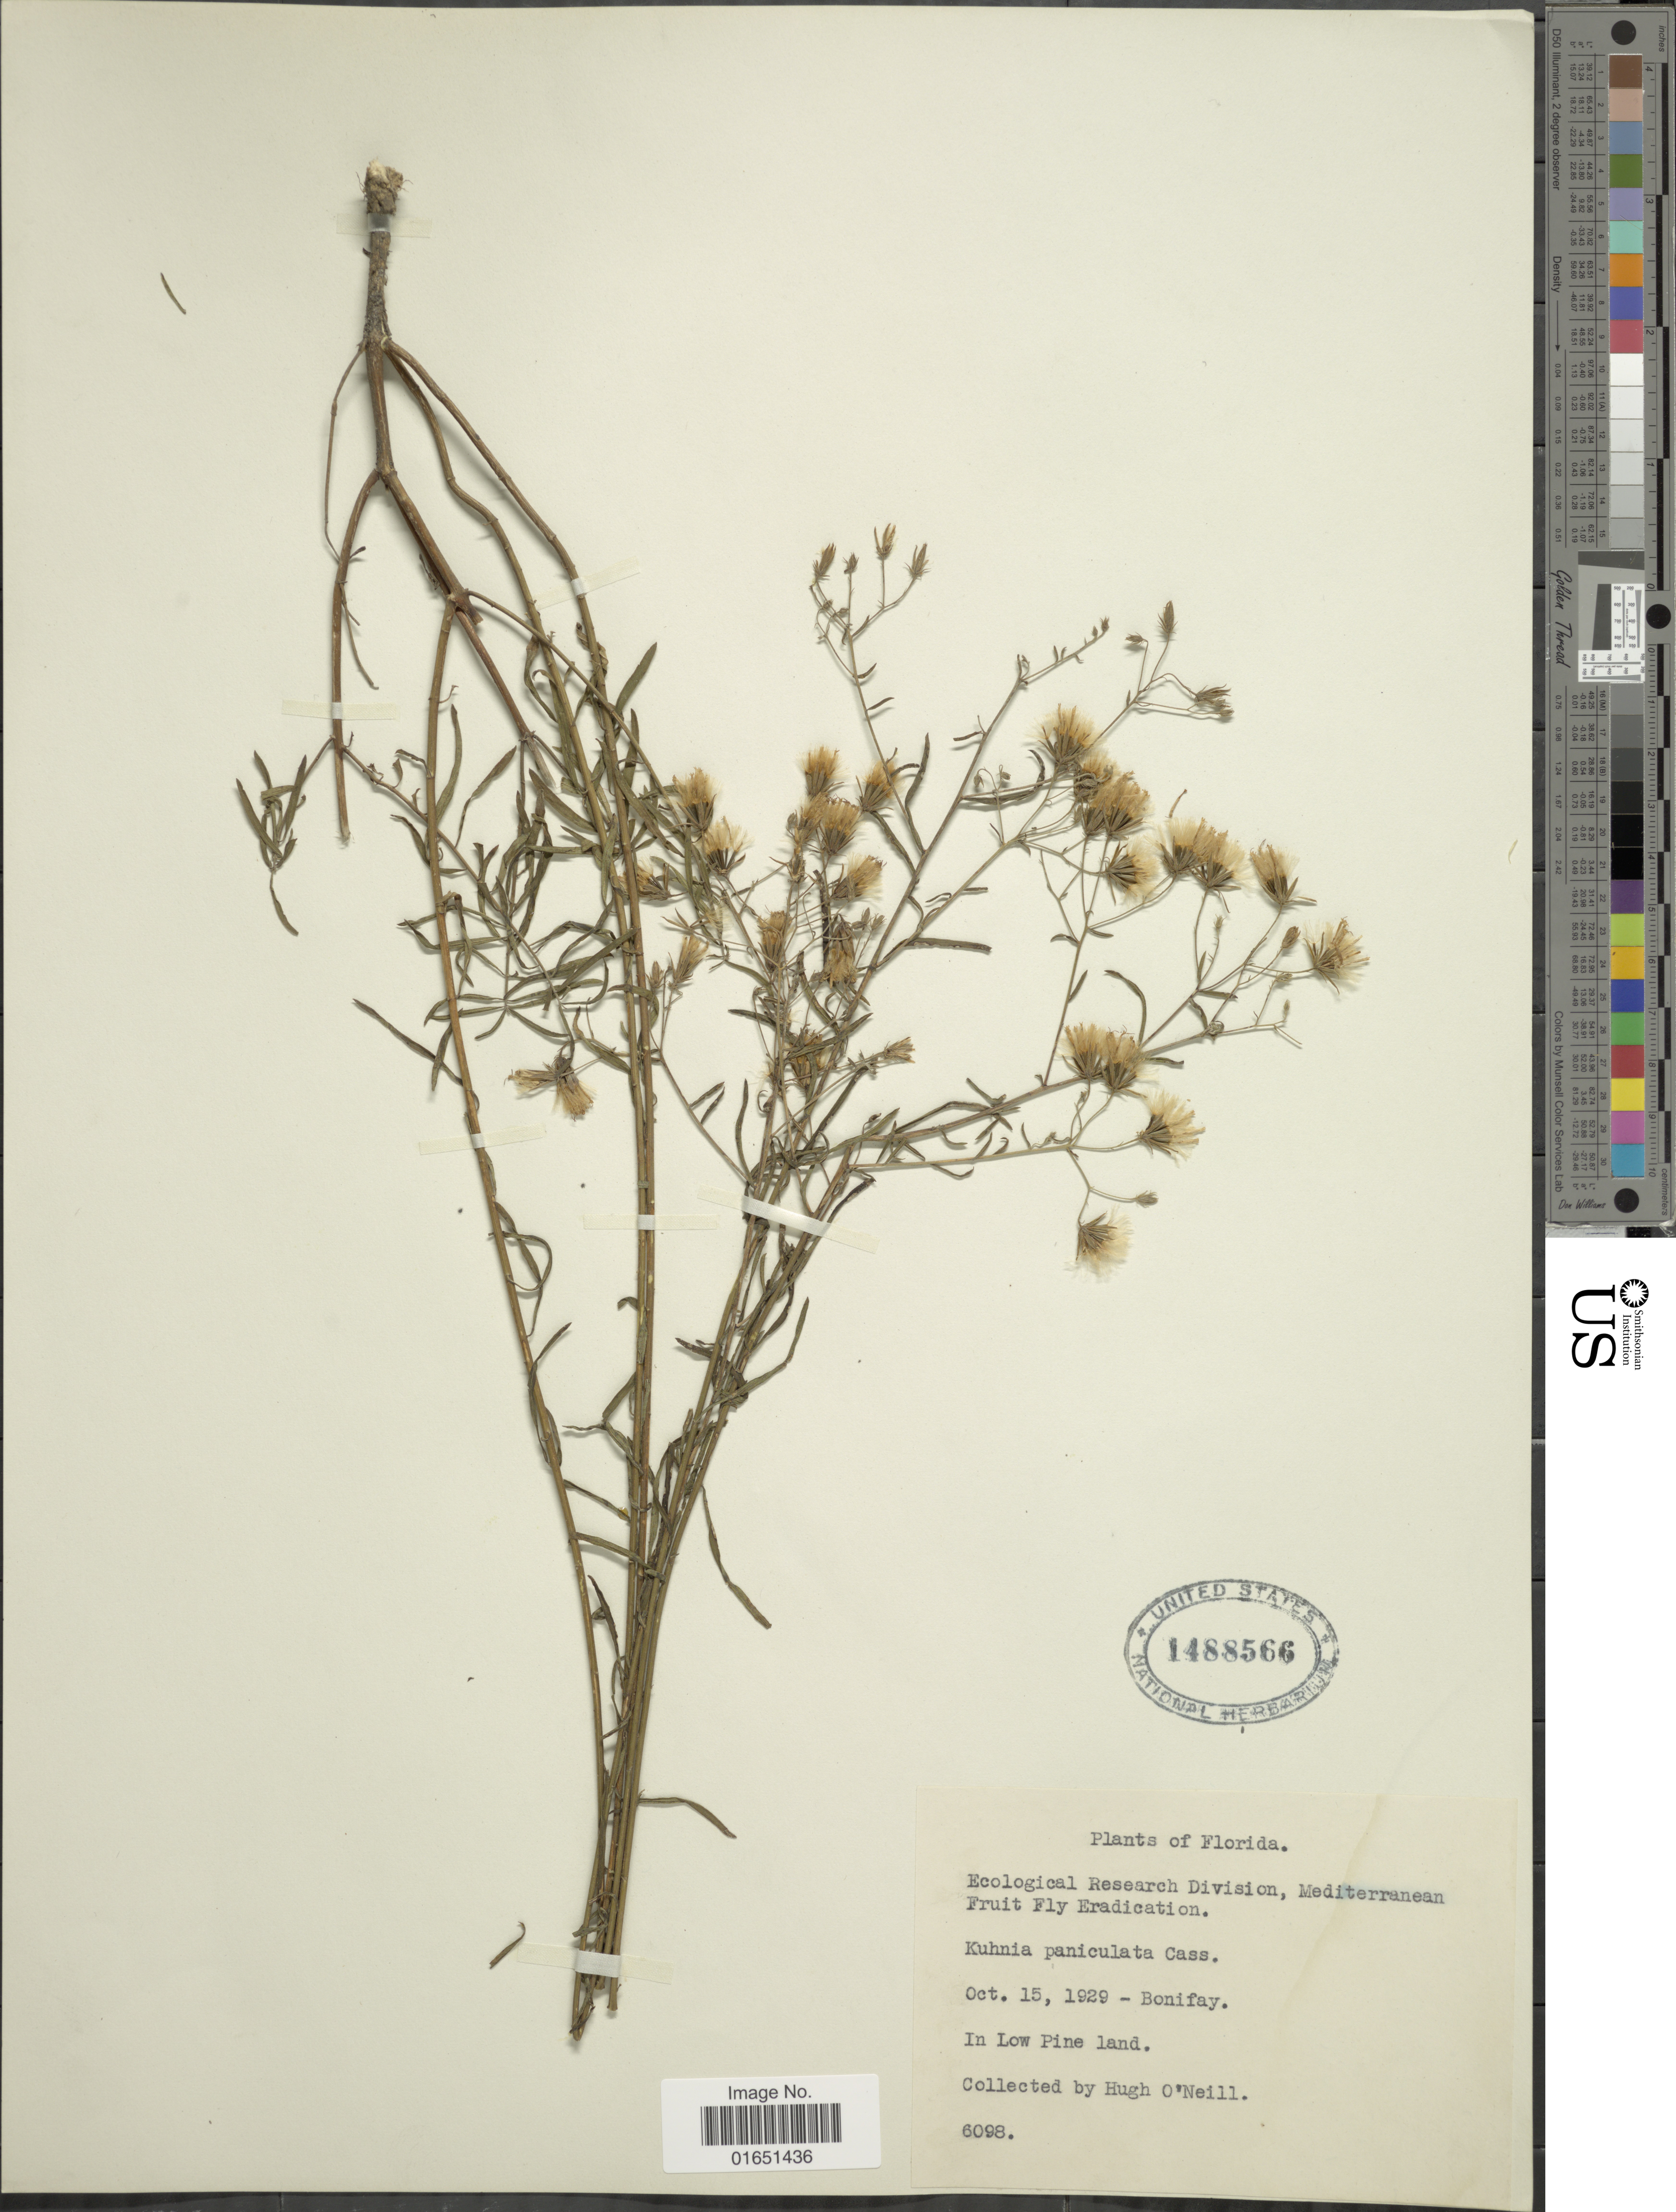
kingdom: Plantae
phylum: Tracheophyta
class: Magnoliopsida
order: Asterales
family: Asteraceae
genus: Brickellia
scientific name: Brickellia paniculata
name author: (Mill.) B.L. Rob.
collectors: H. T. O' Neill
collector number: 6098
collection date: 1929-10-15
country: United States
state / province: Florida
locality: Kuhnia Paniculata Cass, Bonifay, in Low Pine land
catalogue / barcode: US 1488566